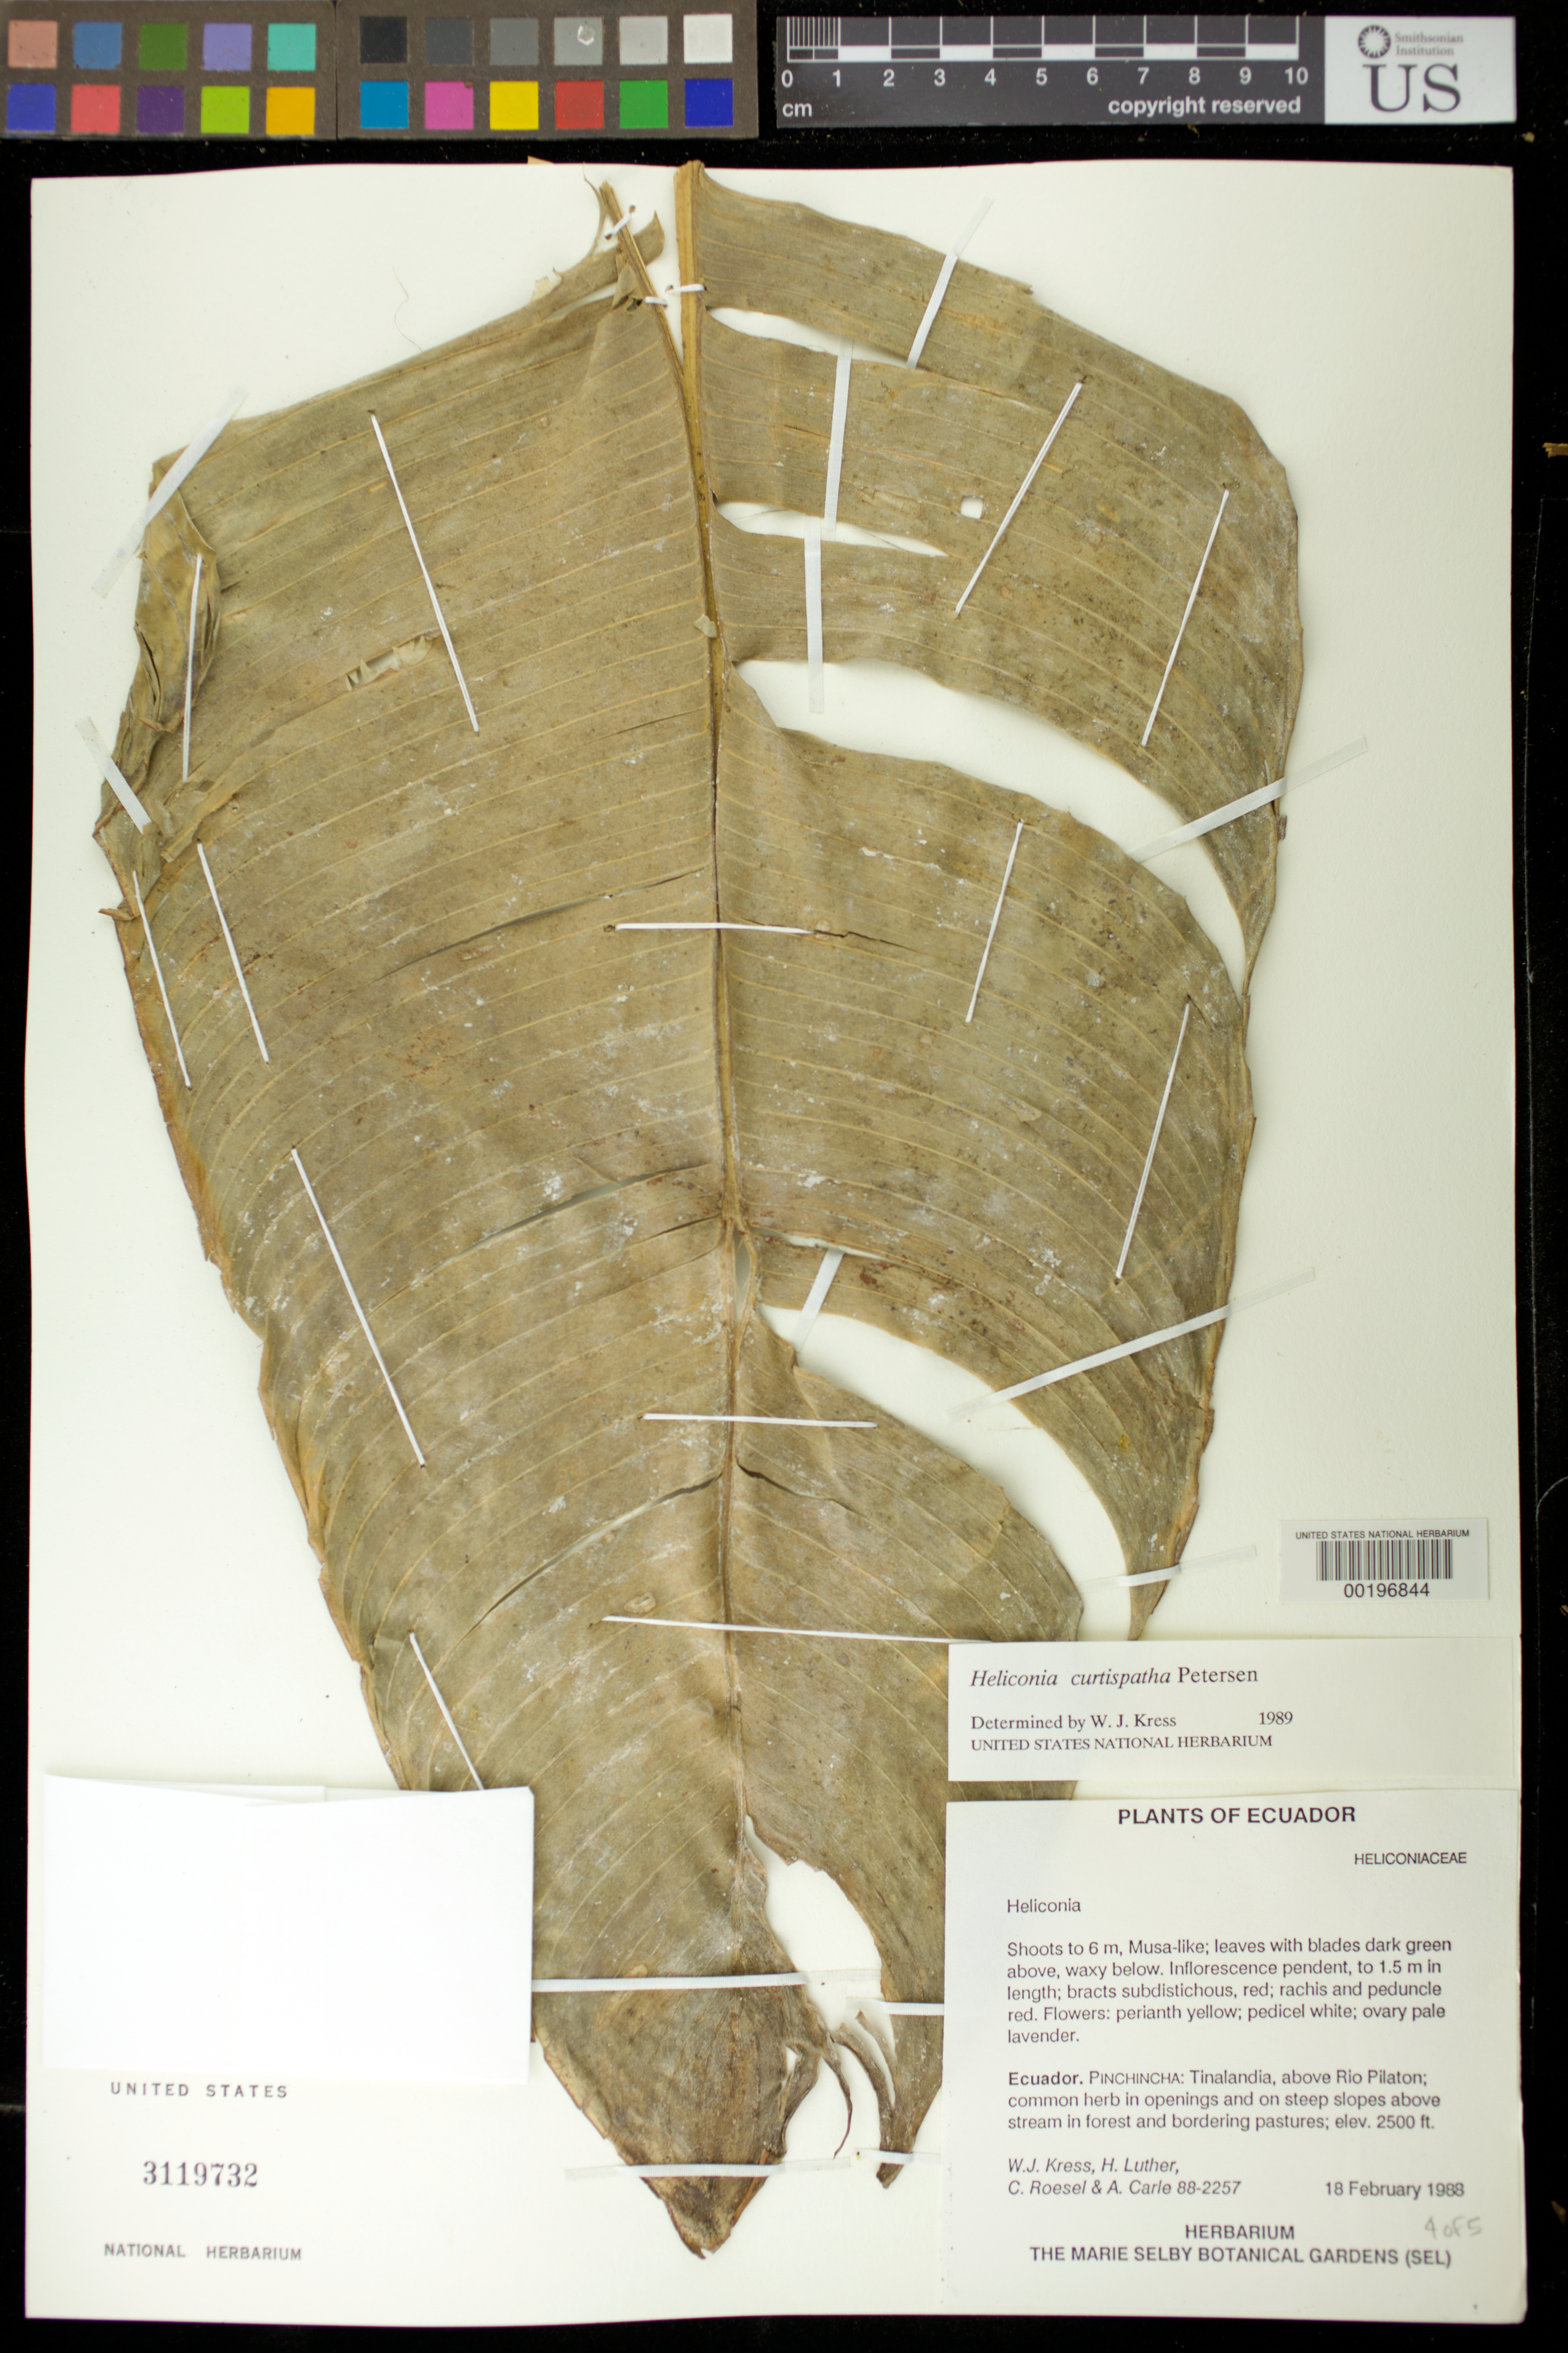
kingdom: Plantae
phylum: Tracheophyta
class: Liliopsida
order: Zingiberales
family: Heliconiaceae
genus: Heliconia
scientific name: Heliconia curtispatha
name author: Petersen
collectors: W. J. Kress, Harry E. Luther, C. S. Roesel & A. Carle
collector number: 88-2257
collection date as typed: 18 Feb 1988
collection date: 1988-02-18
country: Ecuador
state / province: Pichincha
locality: Tinalandia, above Rio pilaton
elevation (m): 762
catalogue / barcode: US 3119732